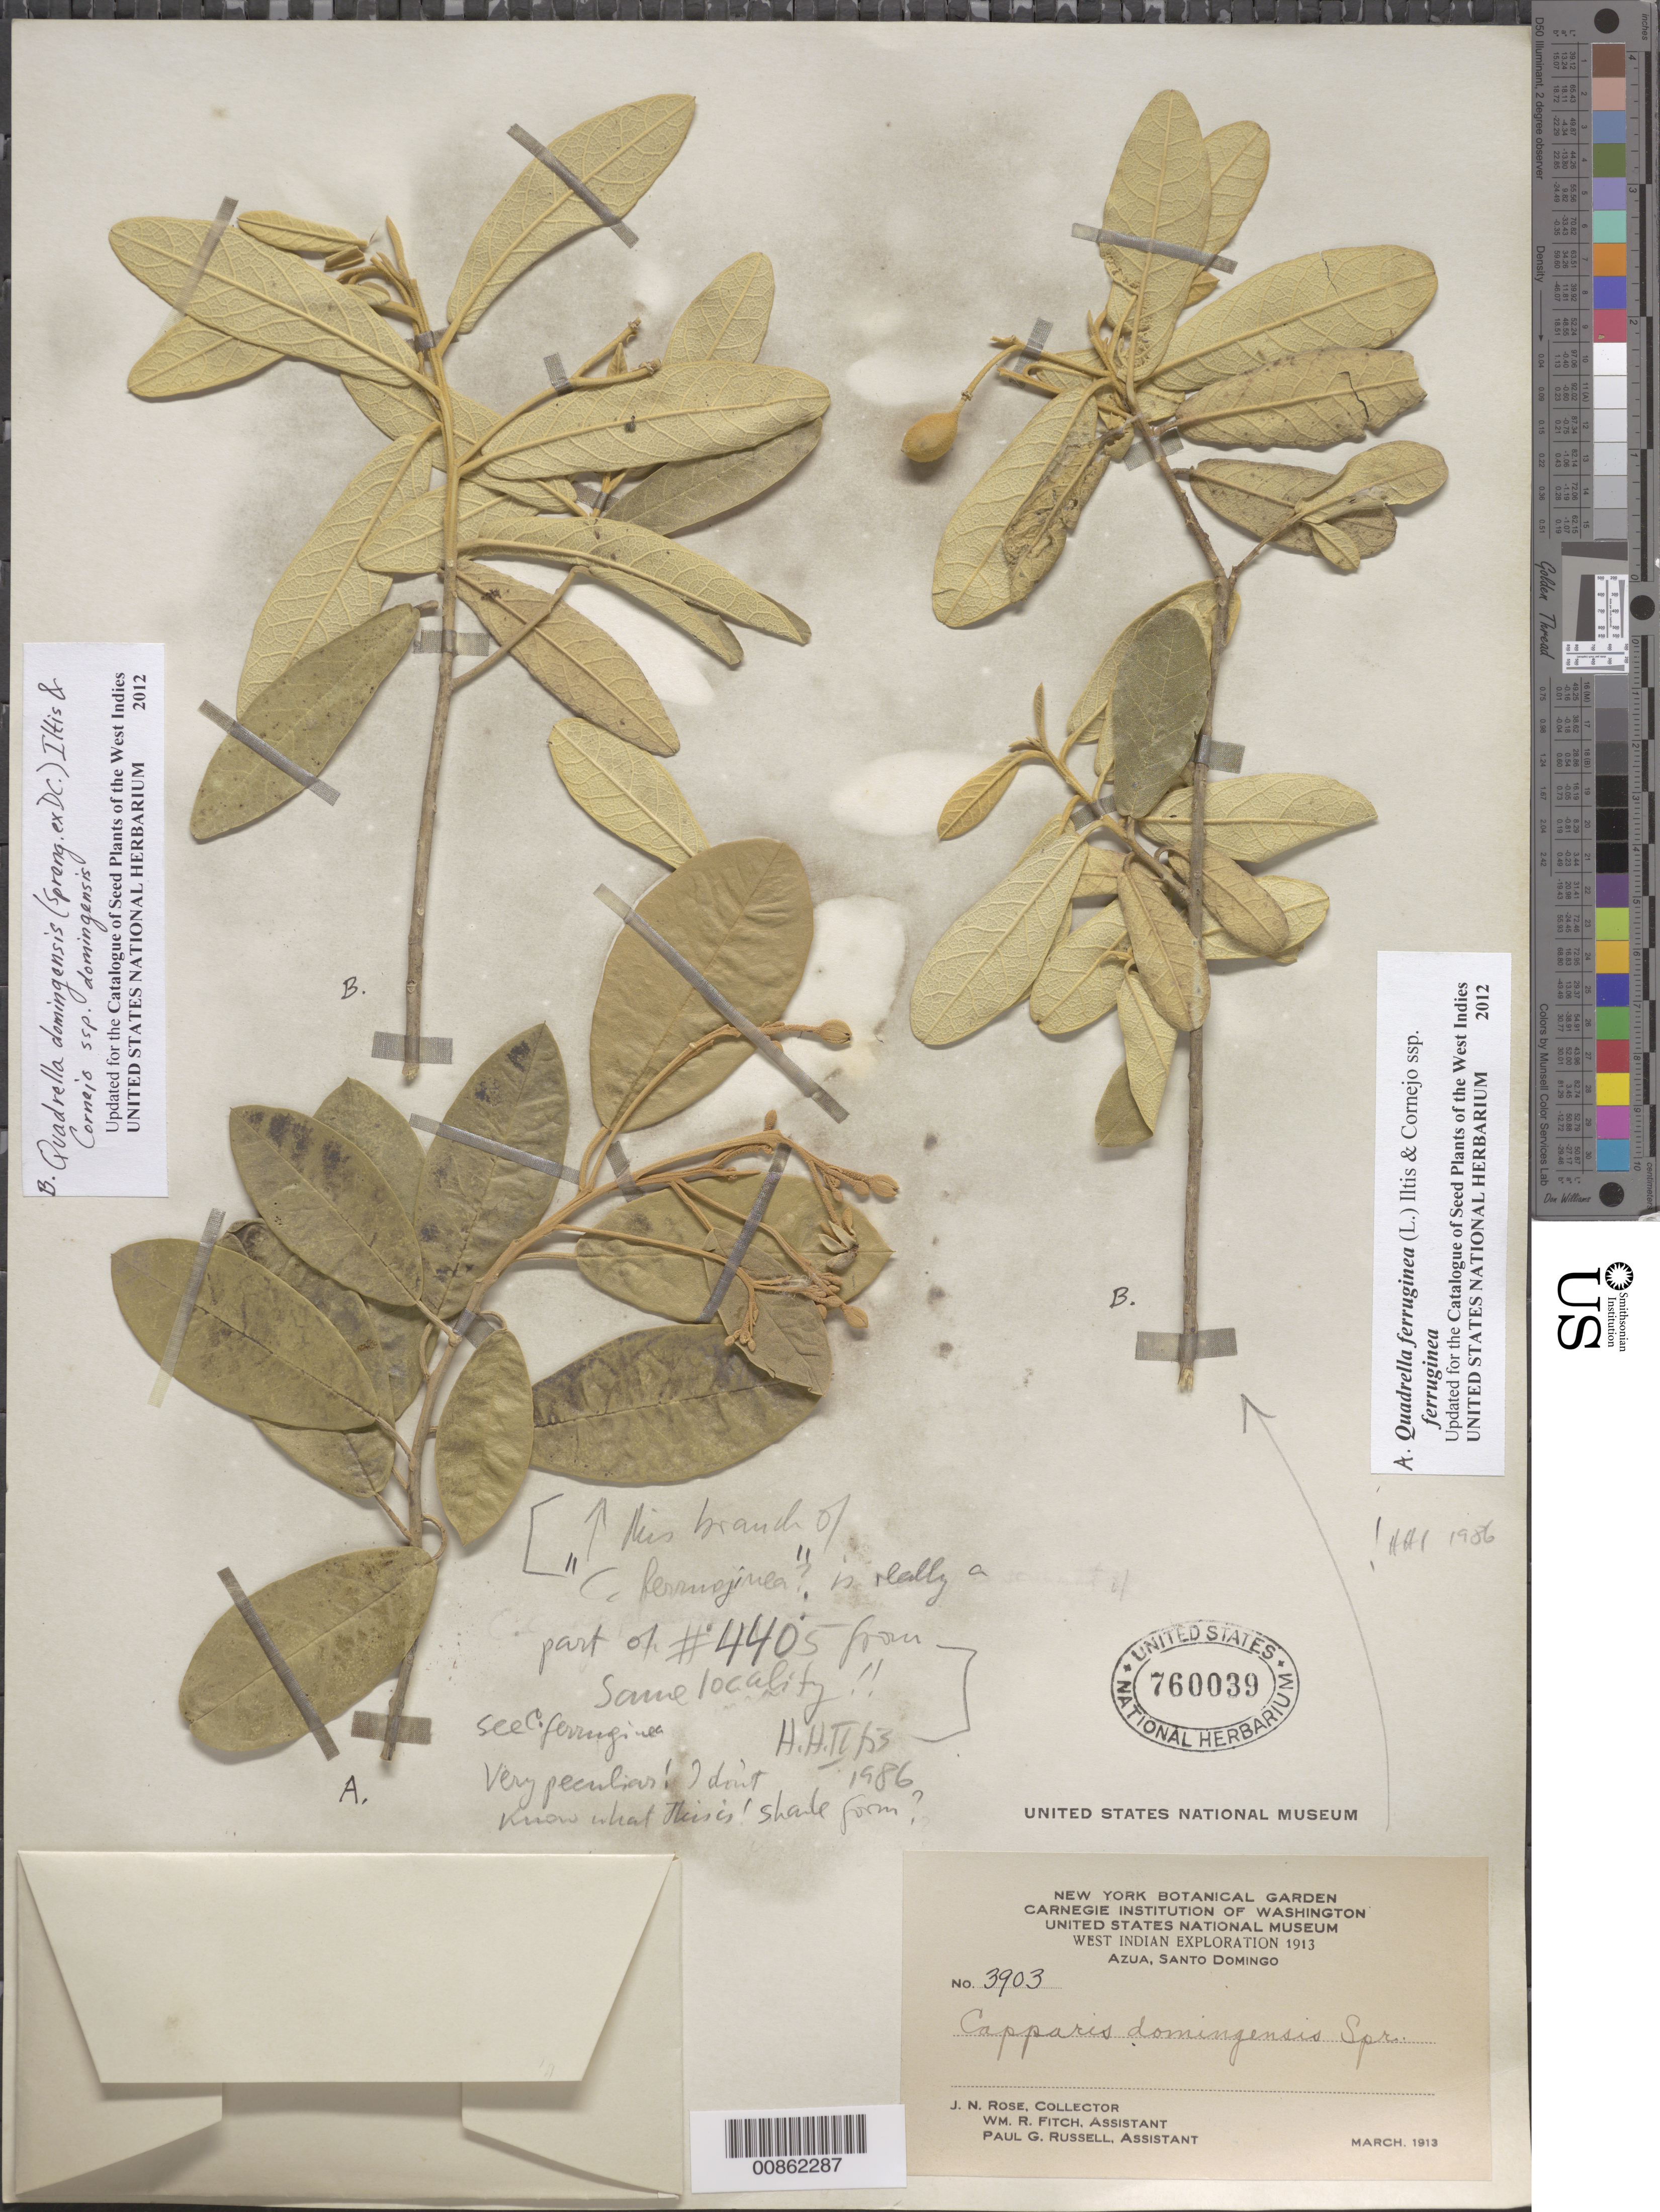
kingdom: Plantae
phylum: Tracheophyta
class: Magnoliopsida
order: Brassicales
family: Capparaceae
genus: Quadrella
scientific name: Quadrella ferruginea subsp. ferruginea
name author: (L.) Cornejo & Iltis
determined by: Iltis, Hugh Hellmut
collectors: J. N. Rose, W. R. Fitch & P. G. Russell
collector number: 3903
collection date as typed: Mar 1913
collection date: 1913-03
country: Dominican Republic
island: Hispaniola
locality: Azua, Santo Domingo.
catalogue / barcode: US 760039